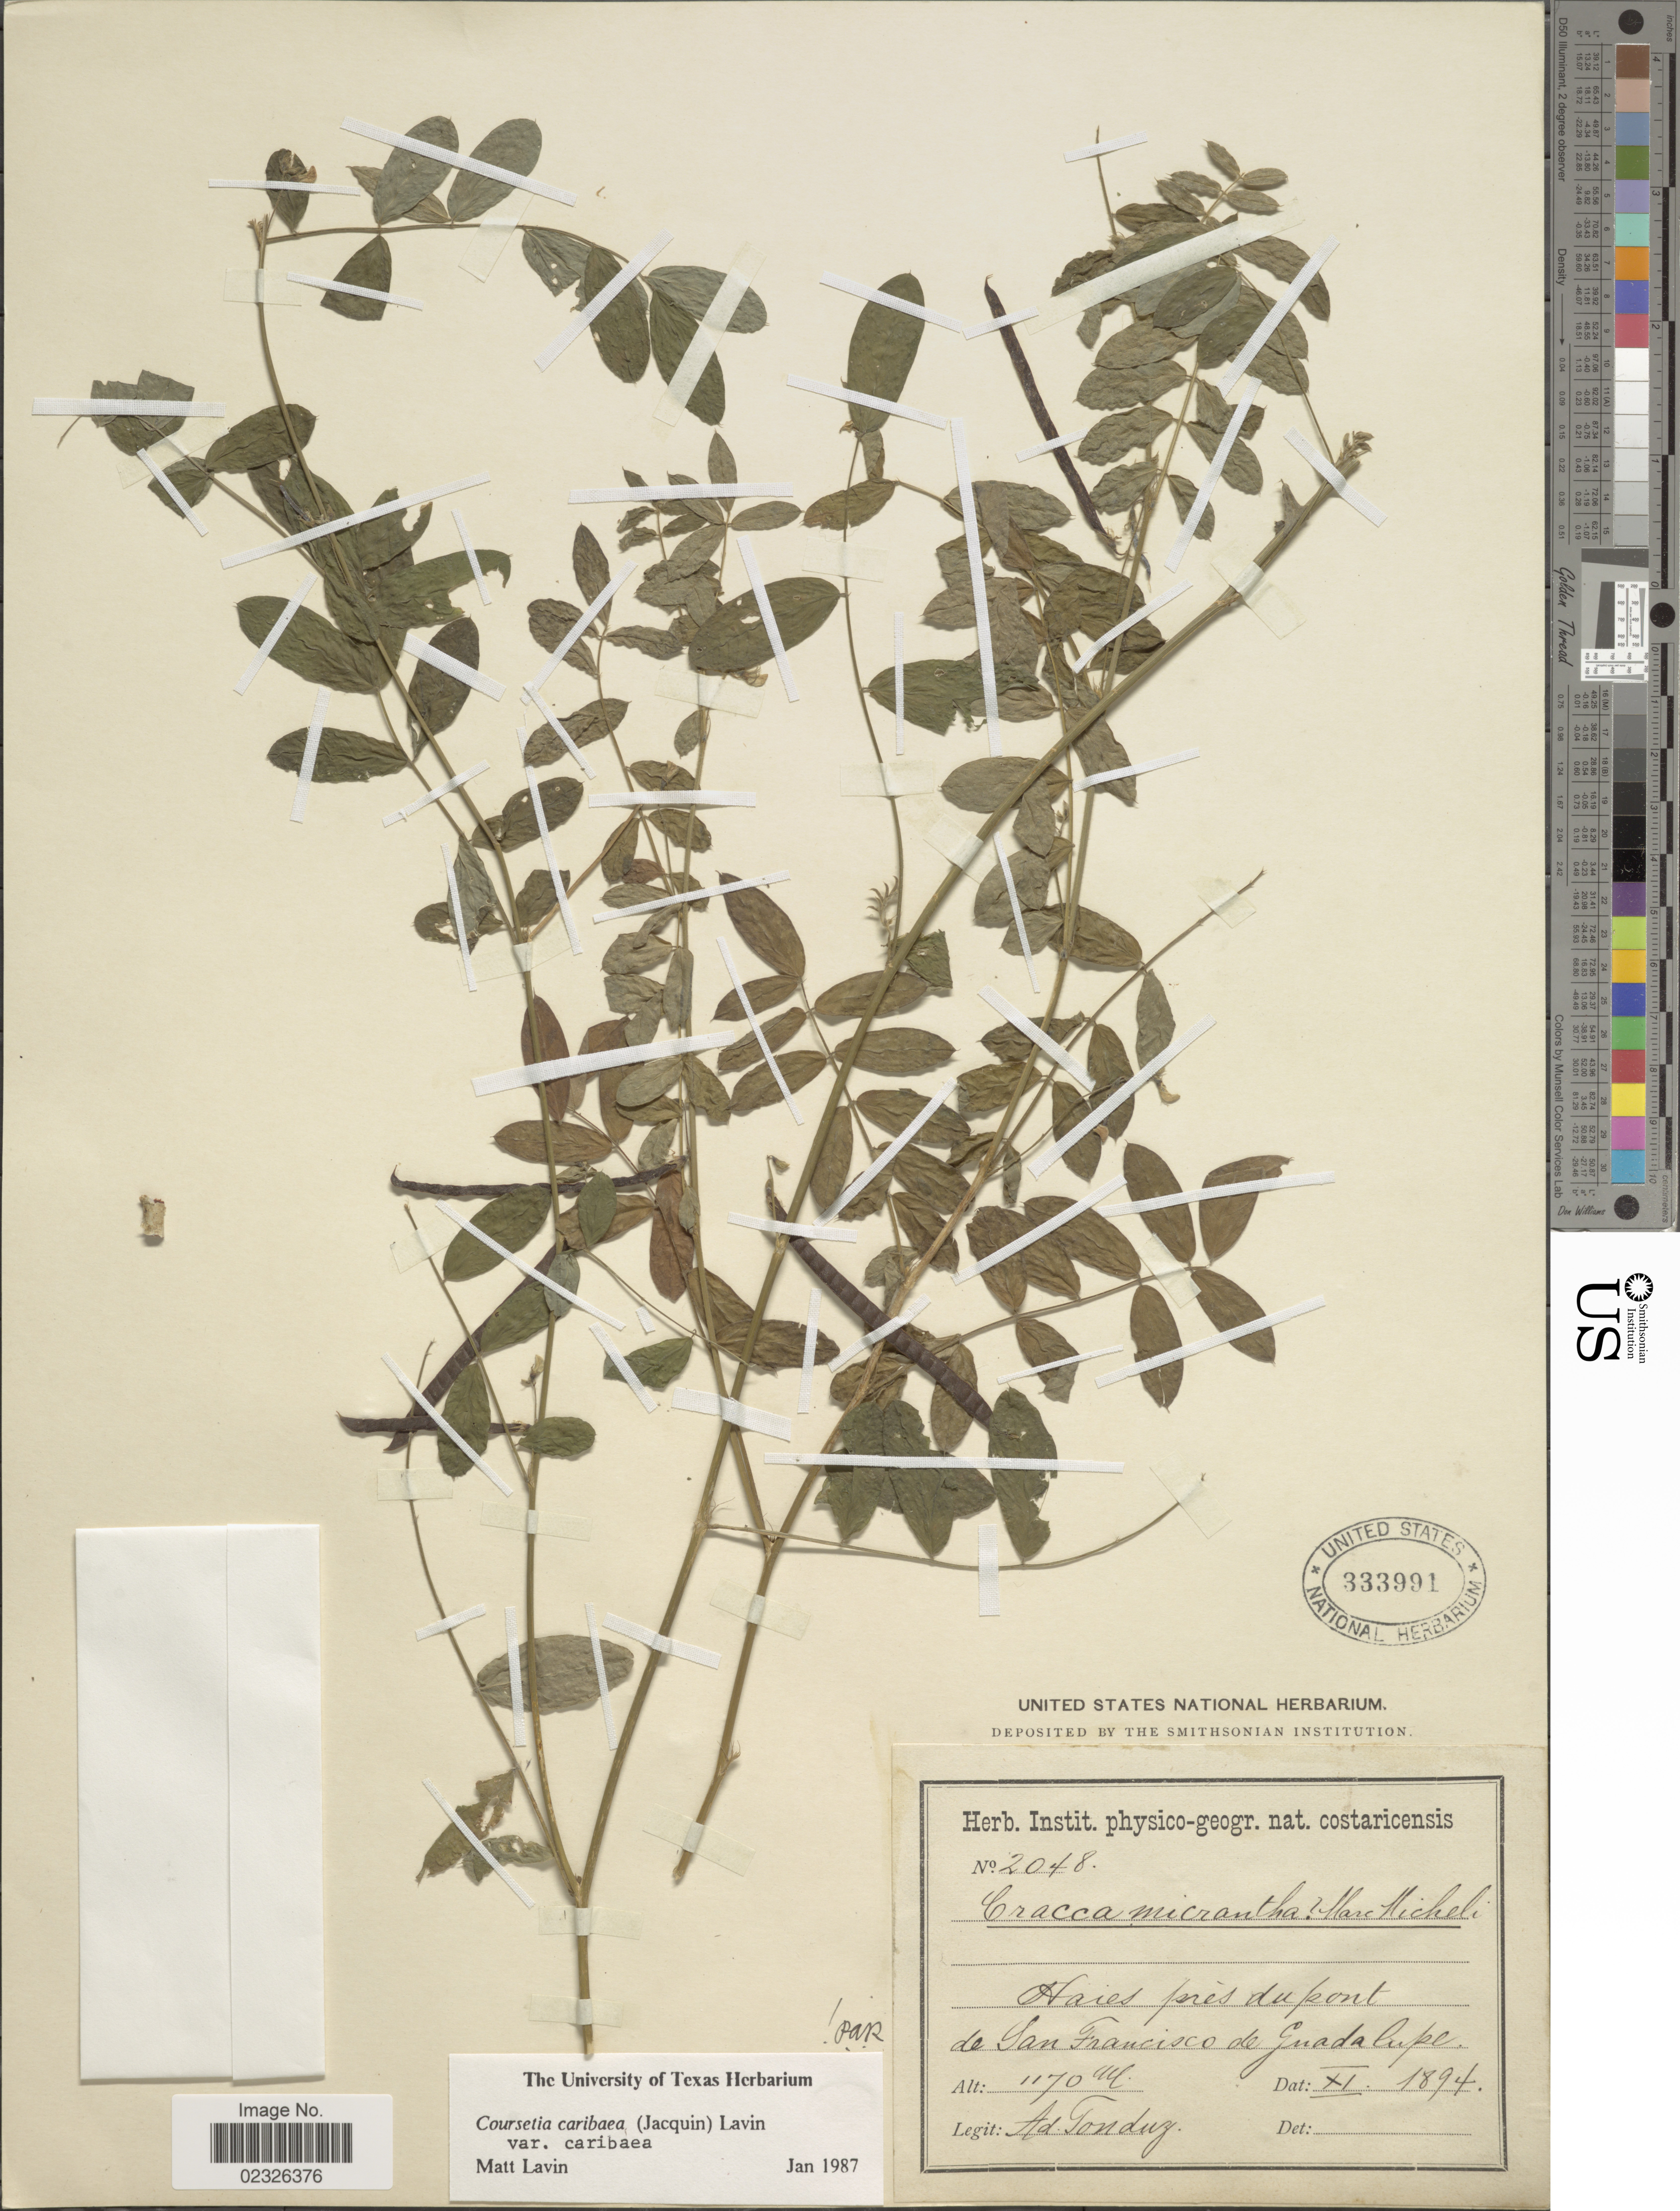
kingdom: Plantae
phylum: Tracheophyta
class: Magnoliopsida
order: Fabales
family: Fabaceae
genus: Coursetia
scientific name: Coursetia caribaea var. caribaea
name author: (Jacq.) Lavin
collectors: A. Tonduz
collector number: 2048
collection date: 1894-11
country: Costa Rica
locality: Haies pres du pont de San Francisco de Guadalupe.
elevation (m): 1170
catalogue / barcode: US 333991